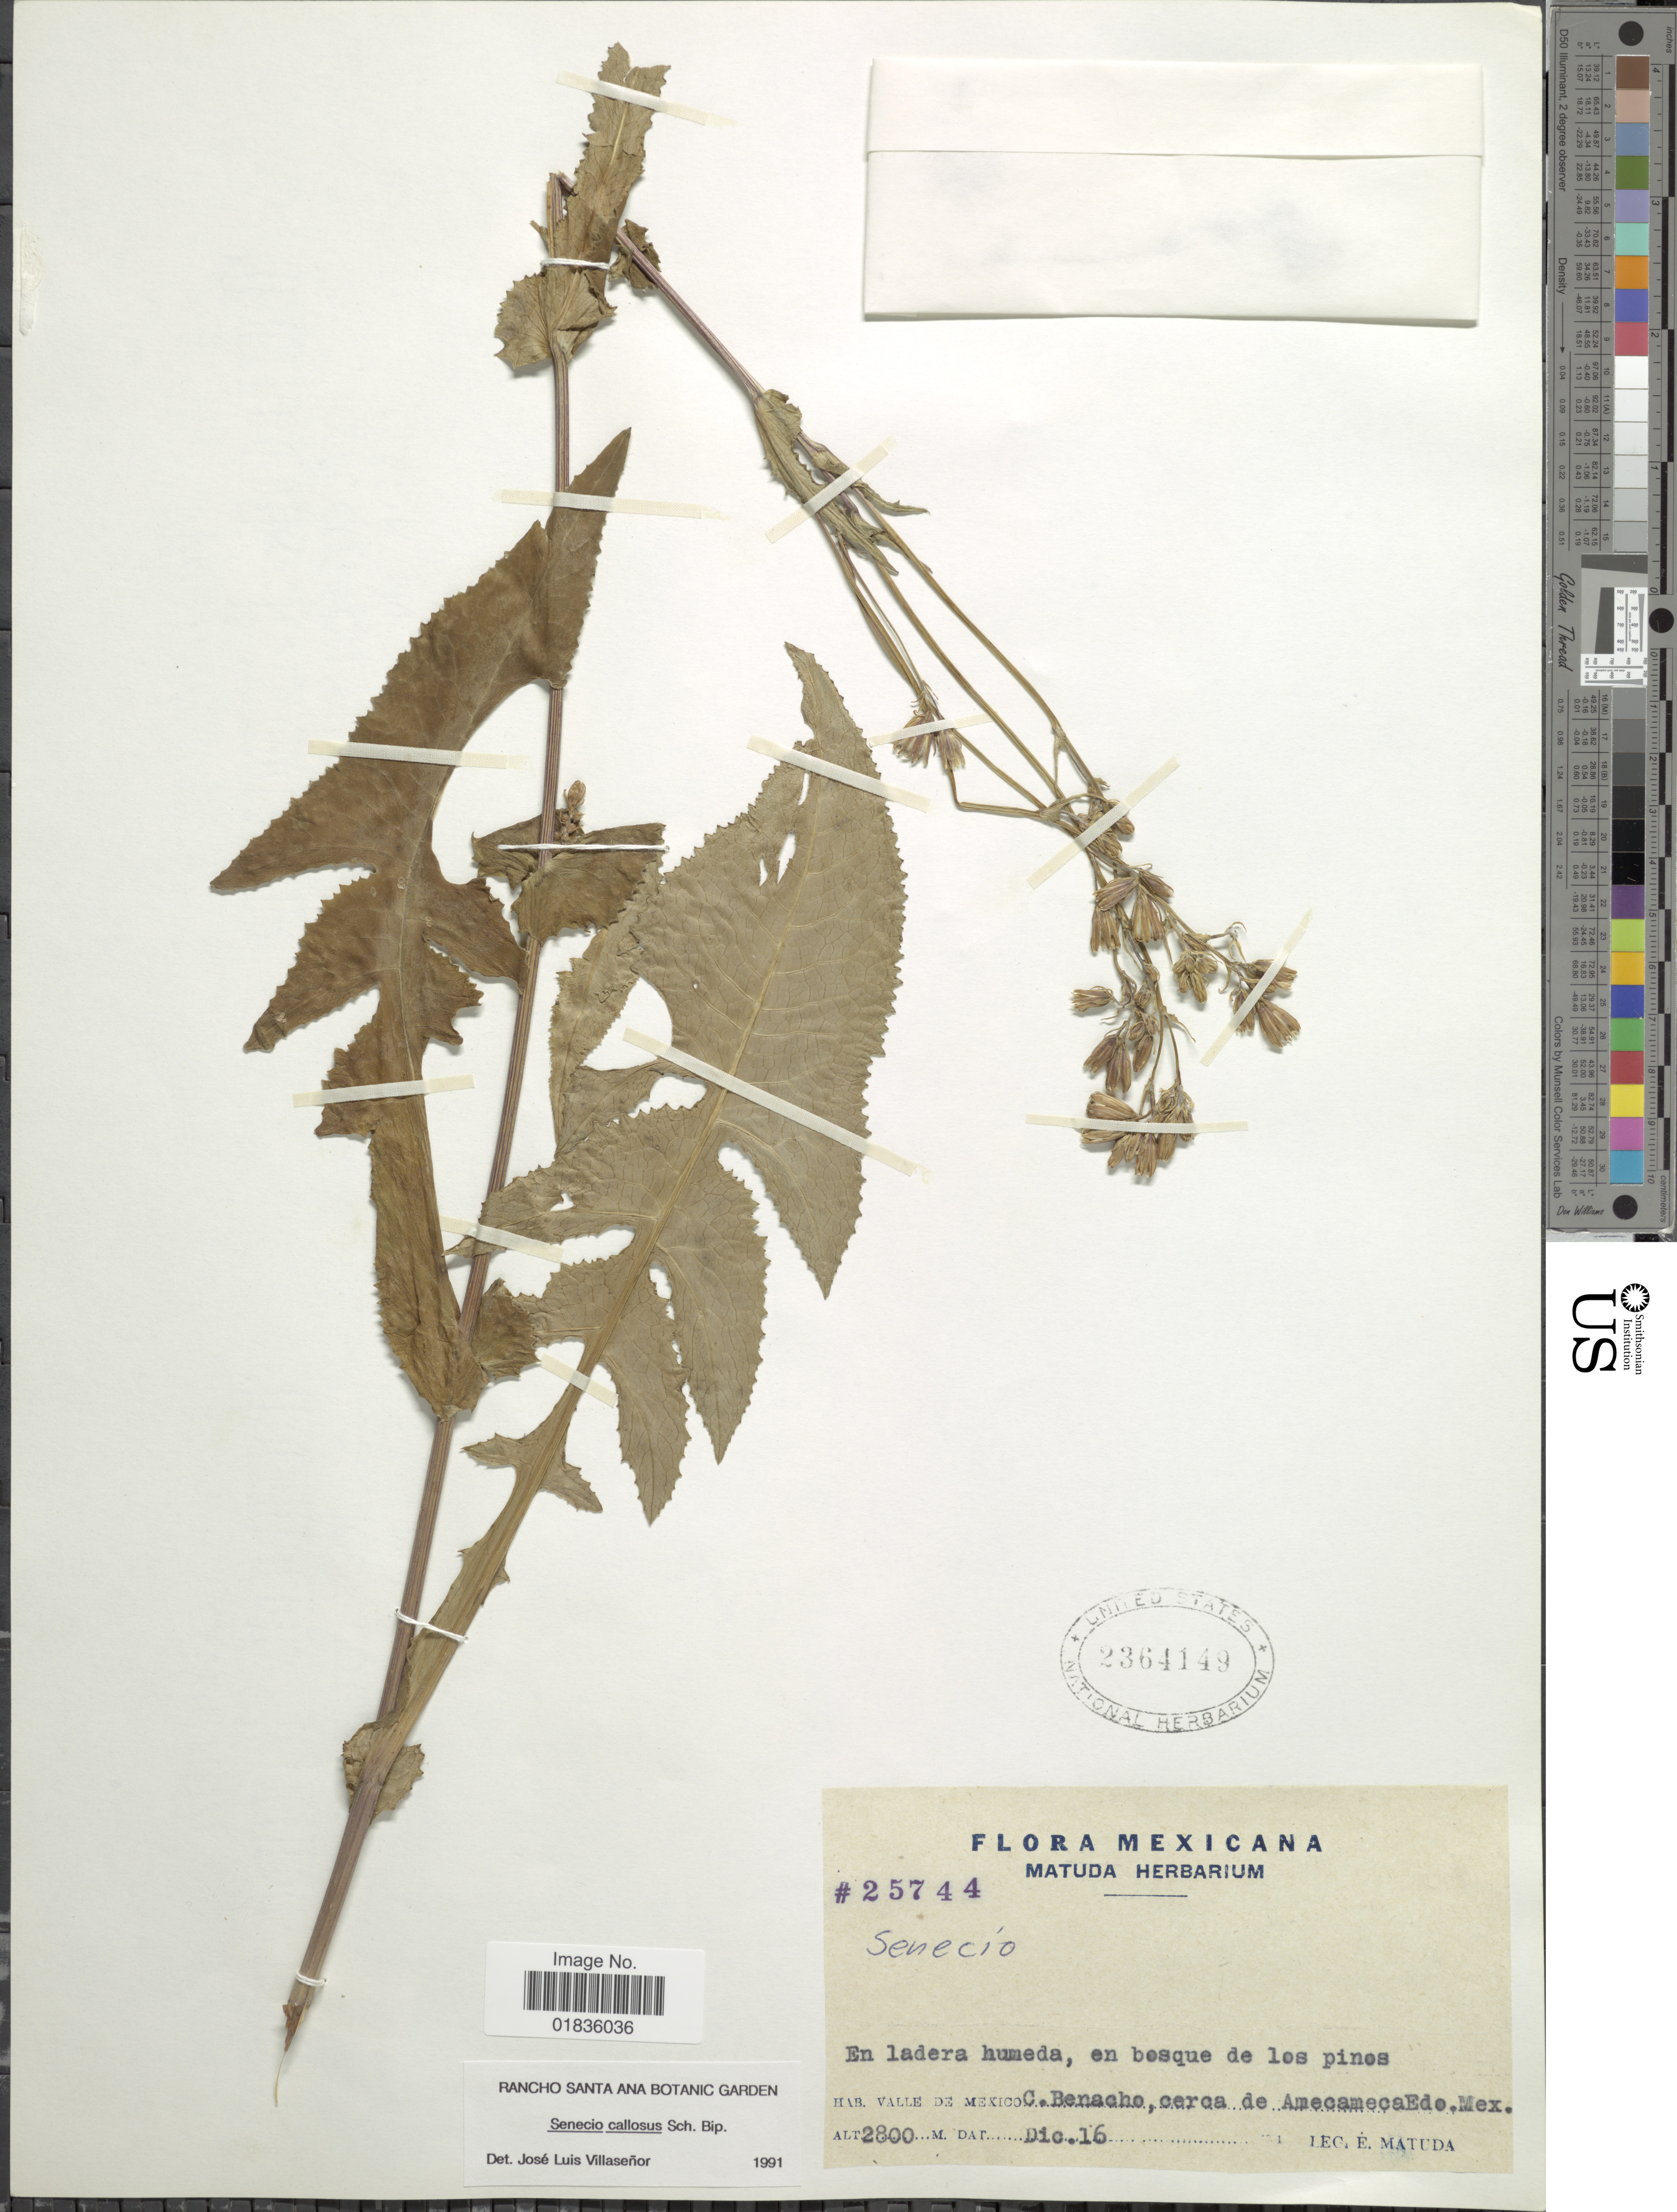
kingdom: Plantae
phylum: Tracheophyta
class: Magnoliopsida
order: Asterales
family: Asteraceae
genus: Senecio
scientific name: Senecio callosus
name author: Sch. Bip.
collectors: E. Matuda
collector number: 25744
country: Mexico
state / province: México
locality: Valle de Mexico, C. Benache, cerca de Amecameca.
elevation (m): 2800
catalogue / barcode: US 2364149